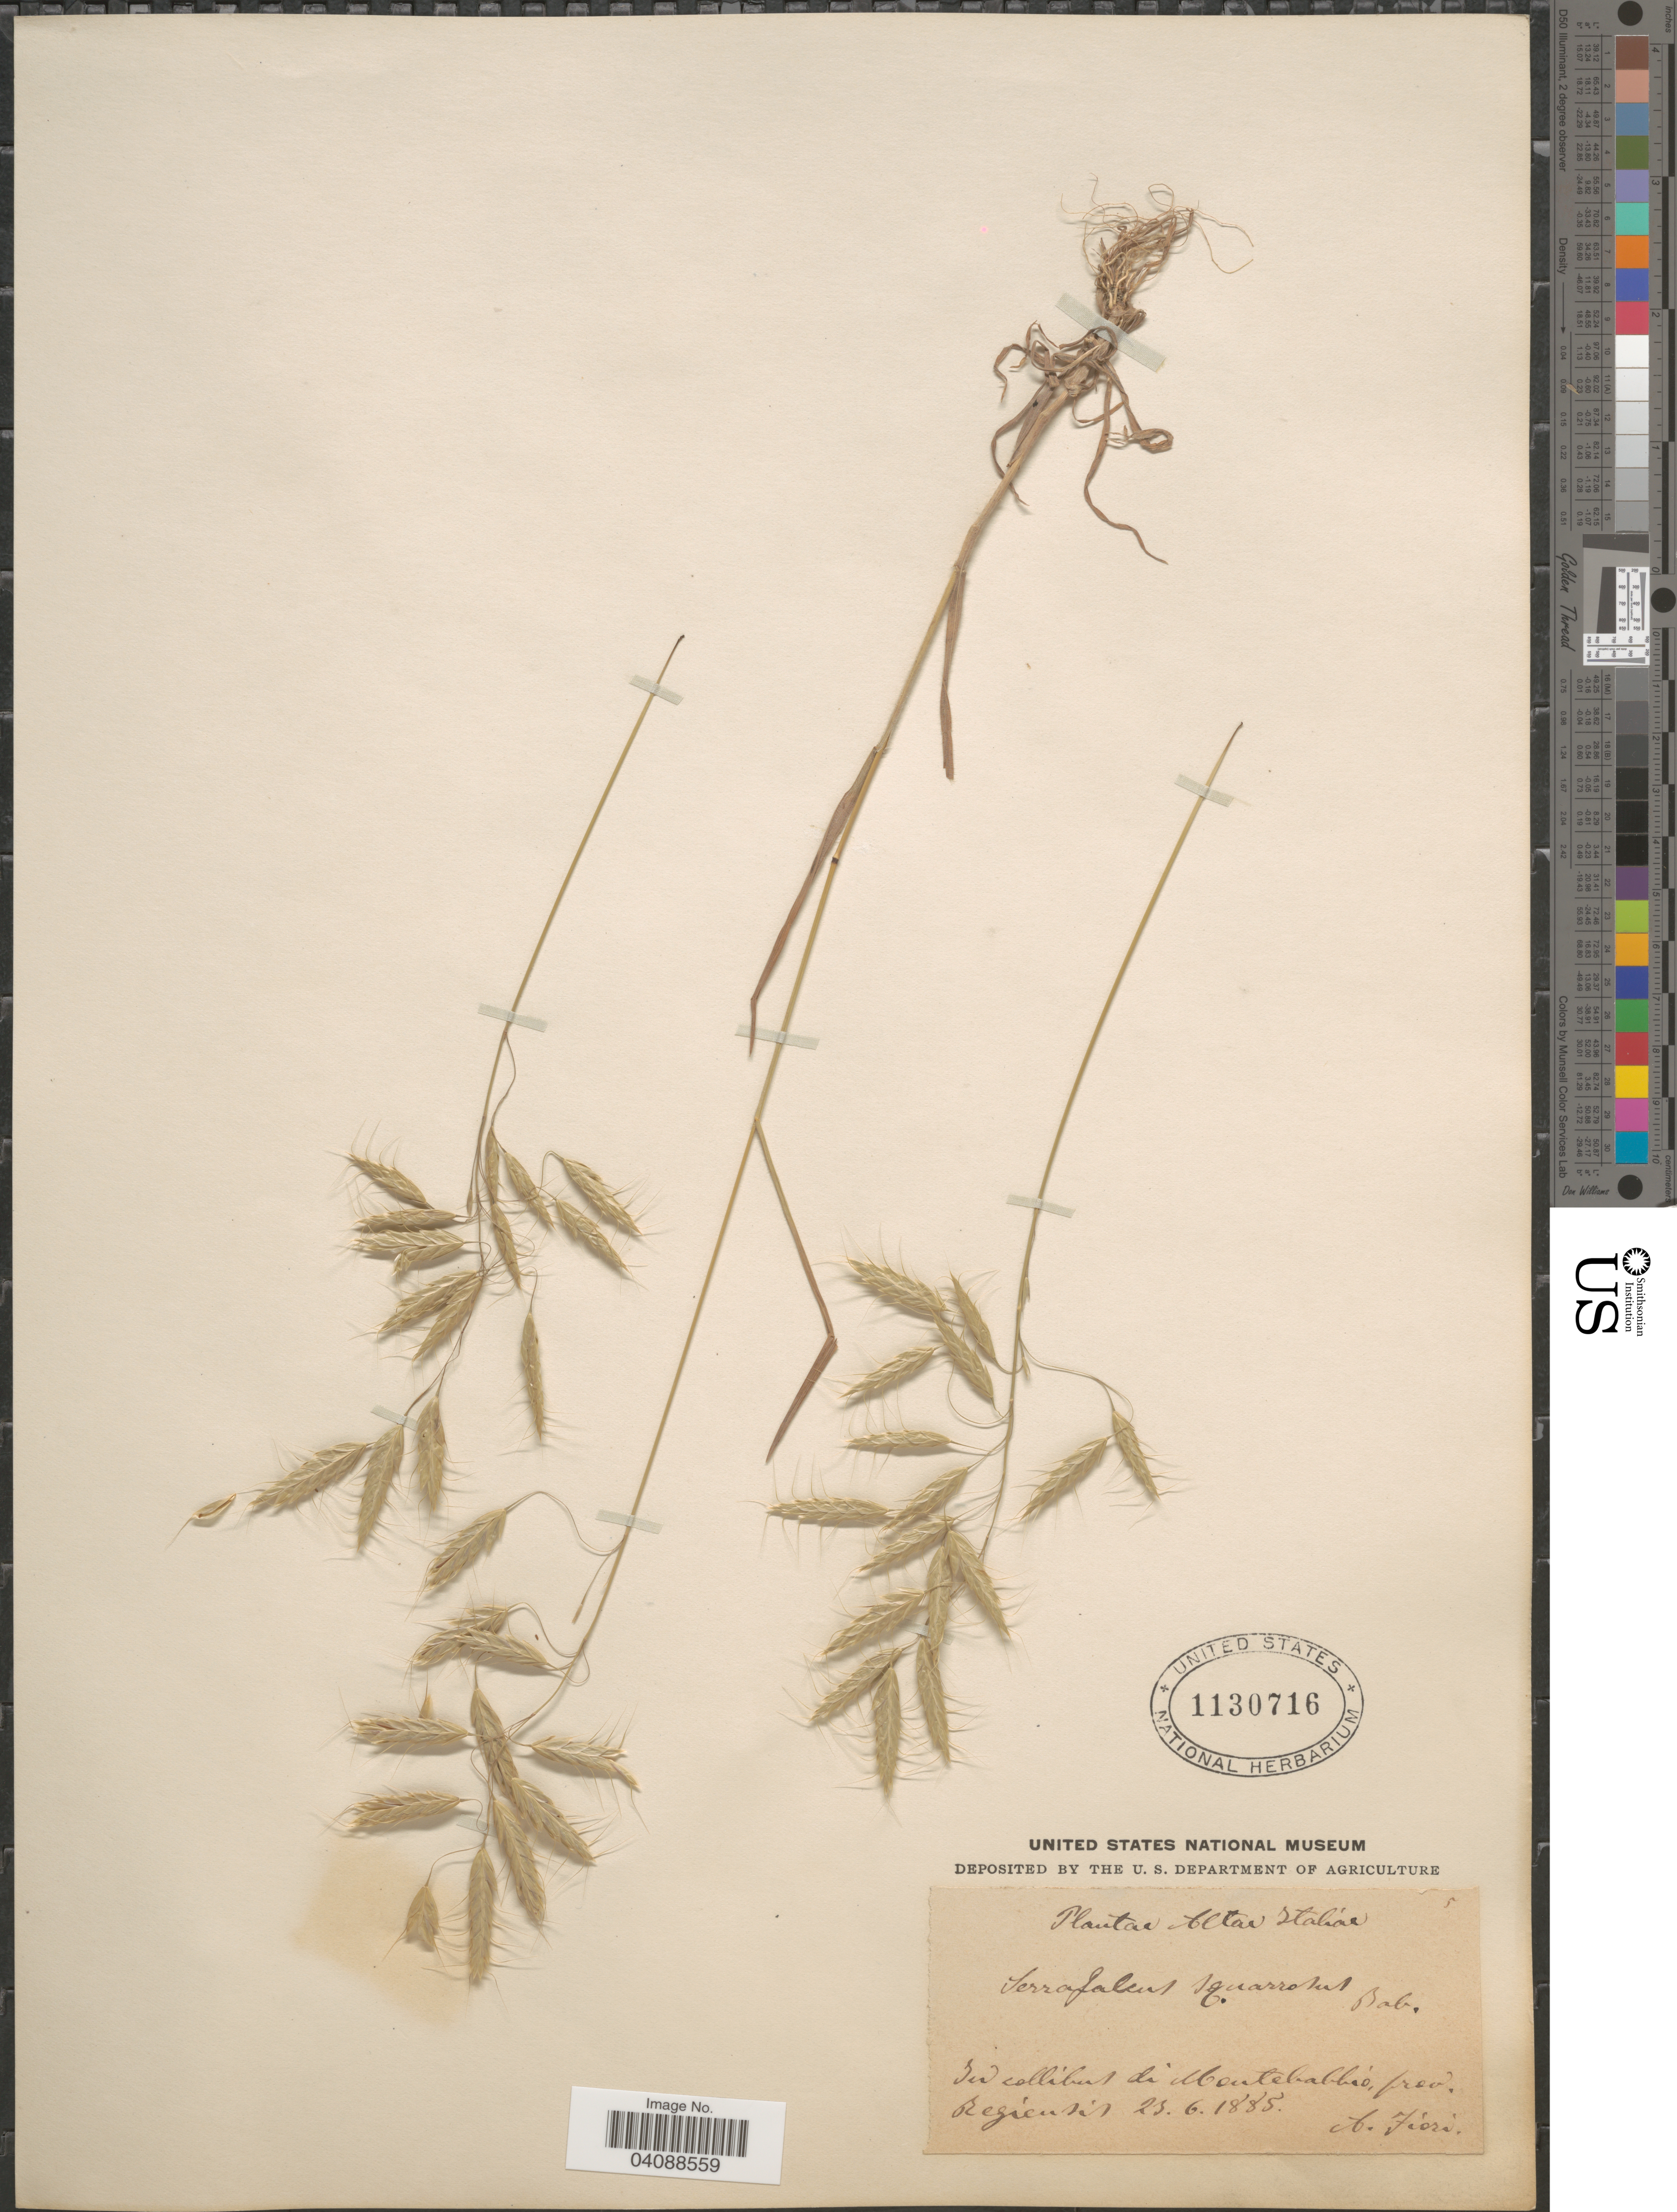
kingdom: Plantae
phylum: Tracheophyta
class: Liliopsida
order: Poales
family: Poaceae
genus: Bromus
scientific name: Bromus squarrosus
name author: L.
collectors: A. Fiori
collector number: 5*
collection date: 1885-06-23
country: Italy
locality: Altae Italiae. In collibus di Montebabbio, pres Regiensis.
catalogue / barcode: US 1130716